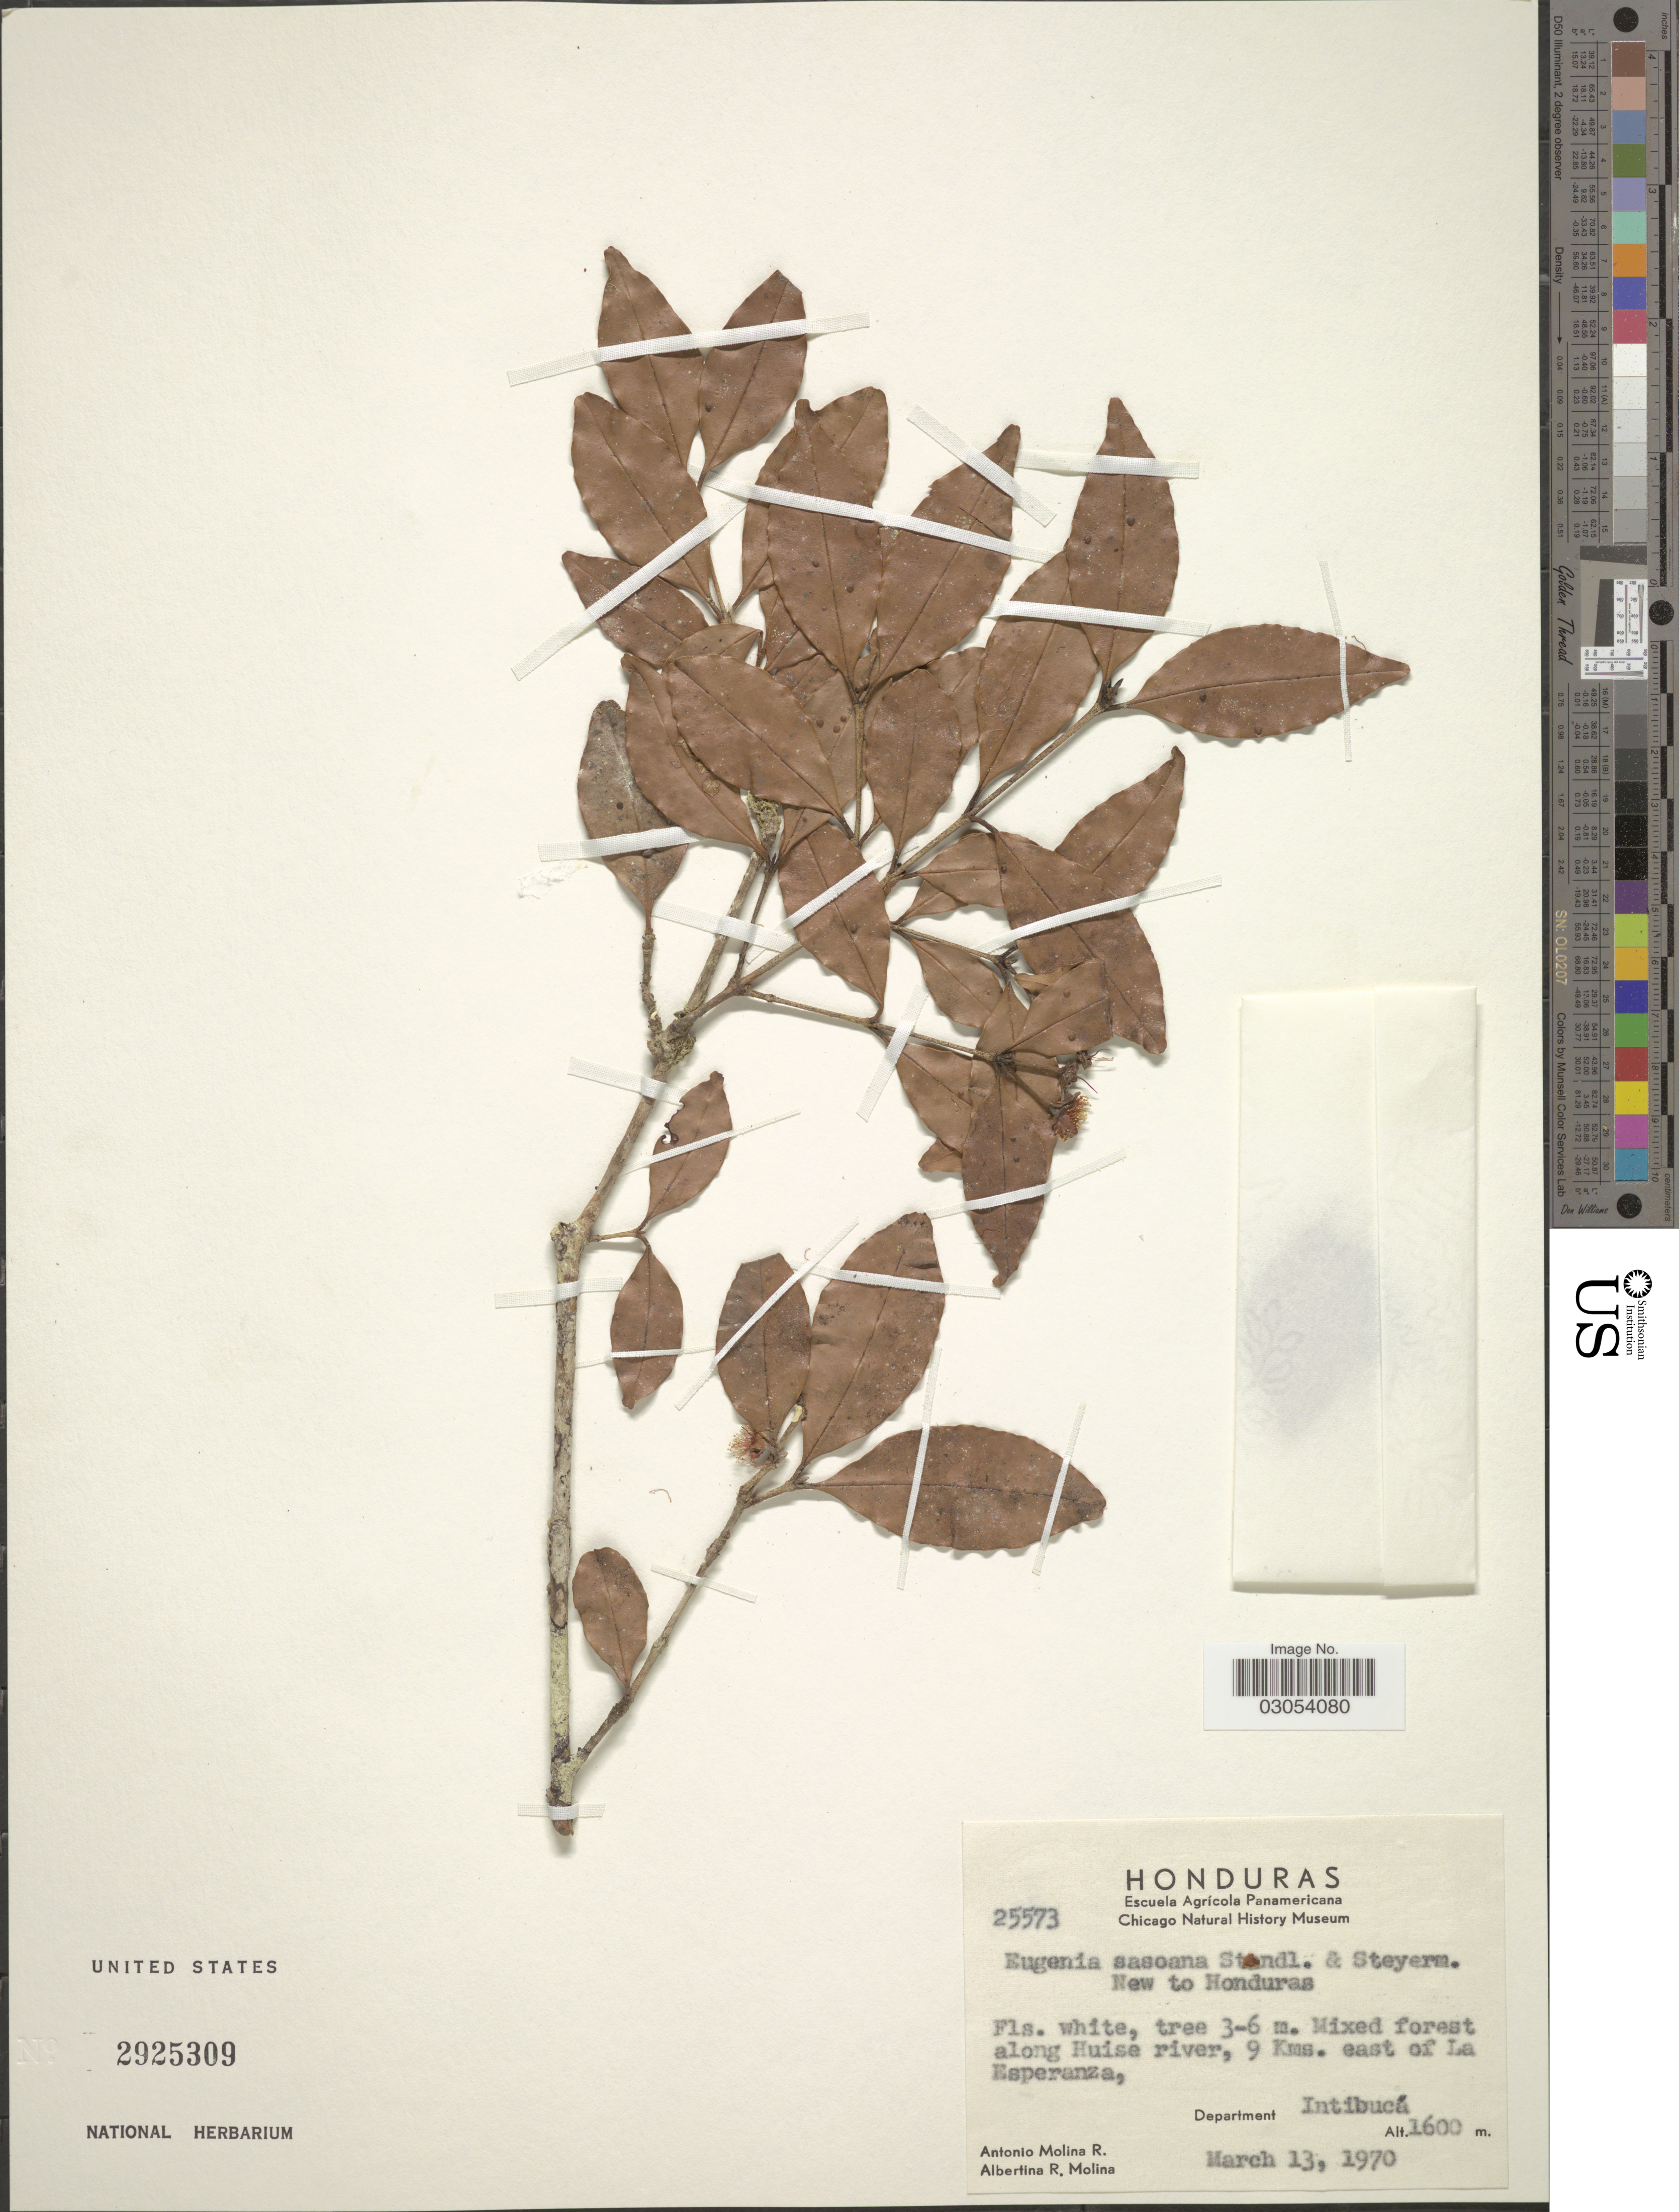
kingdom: Plantae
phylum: Tracheophyta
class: Magnoliopsida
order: Myrtales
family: Myrtaceae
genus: Eugenia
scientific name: Eugenia sasoana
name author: Standl. & Steyerm.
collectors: A. Molina R. & A. R. Molina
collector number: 25573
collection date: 1970-03-13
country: Honduras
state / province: Intibuca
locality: Along Huise river, 9 Kms. east of La Esperanza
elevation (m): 1600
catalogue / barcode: US 2925309